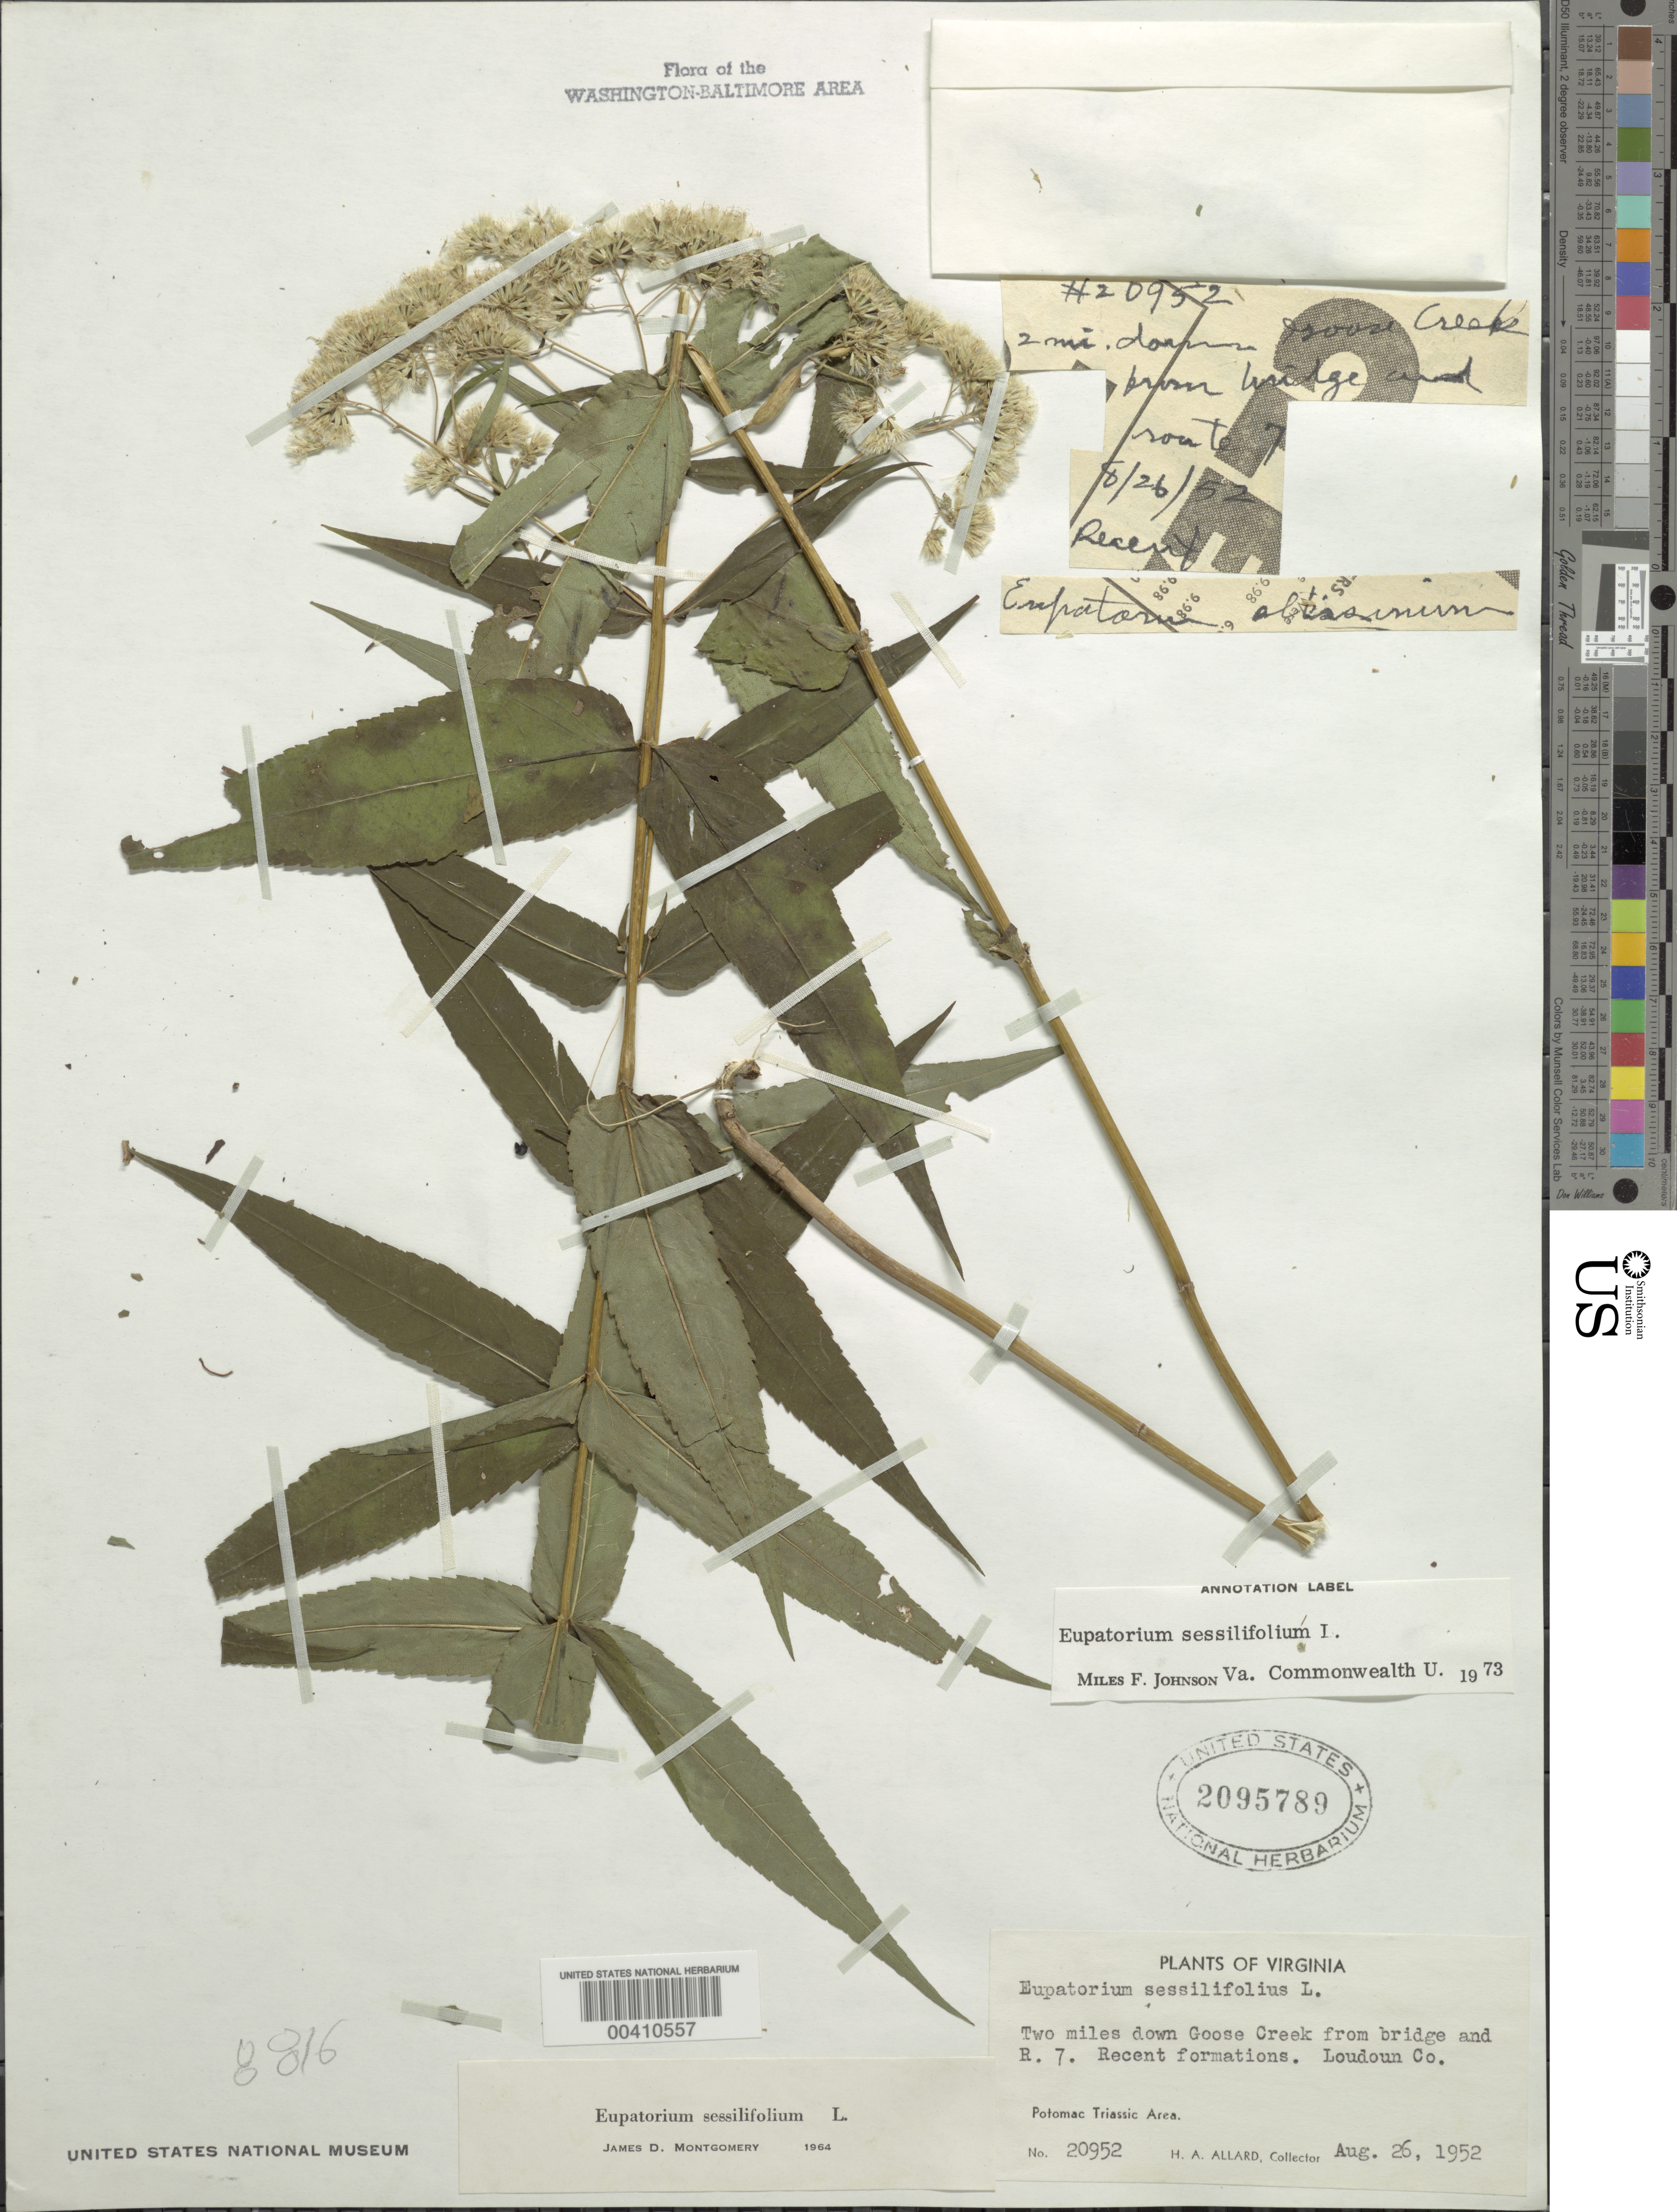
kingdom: Plantae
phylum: Tracheophyta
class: Magnoliopsida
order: Asterales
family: Asteraceae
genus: Eupatorium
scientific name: Eupatorium sessilifolium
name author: L.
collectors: H. A. Allard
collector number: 20952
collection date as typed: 26 Aug 1952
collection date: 1952-08-26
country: United States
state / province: Virginia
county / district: Loudoun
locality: Goose Creek from Bridge and Rt. 7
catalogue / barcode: US 2095789